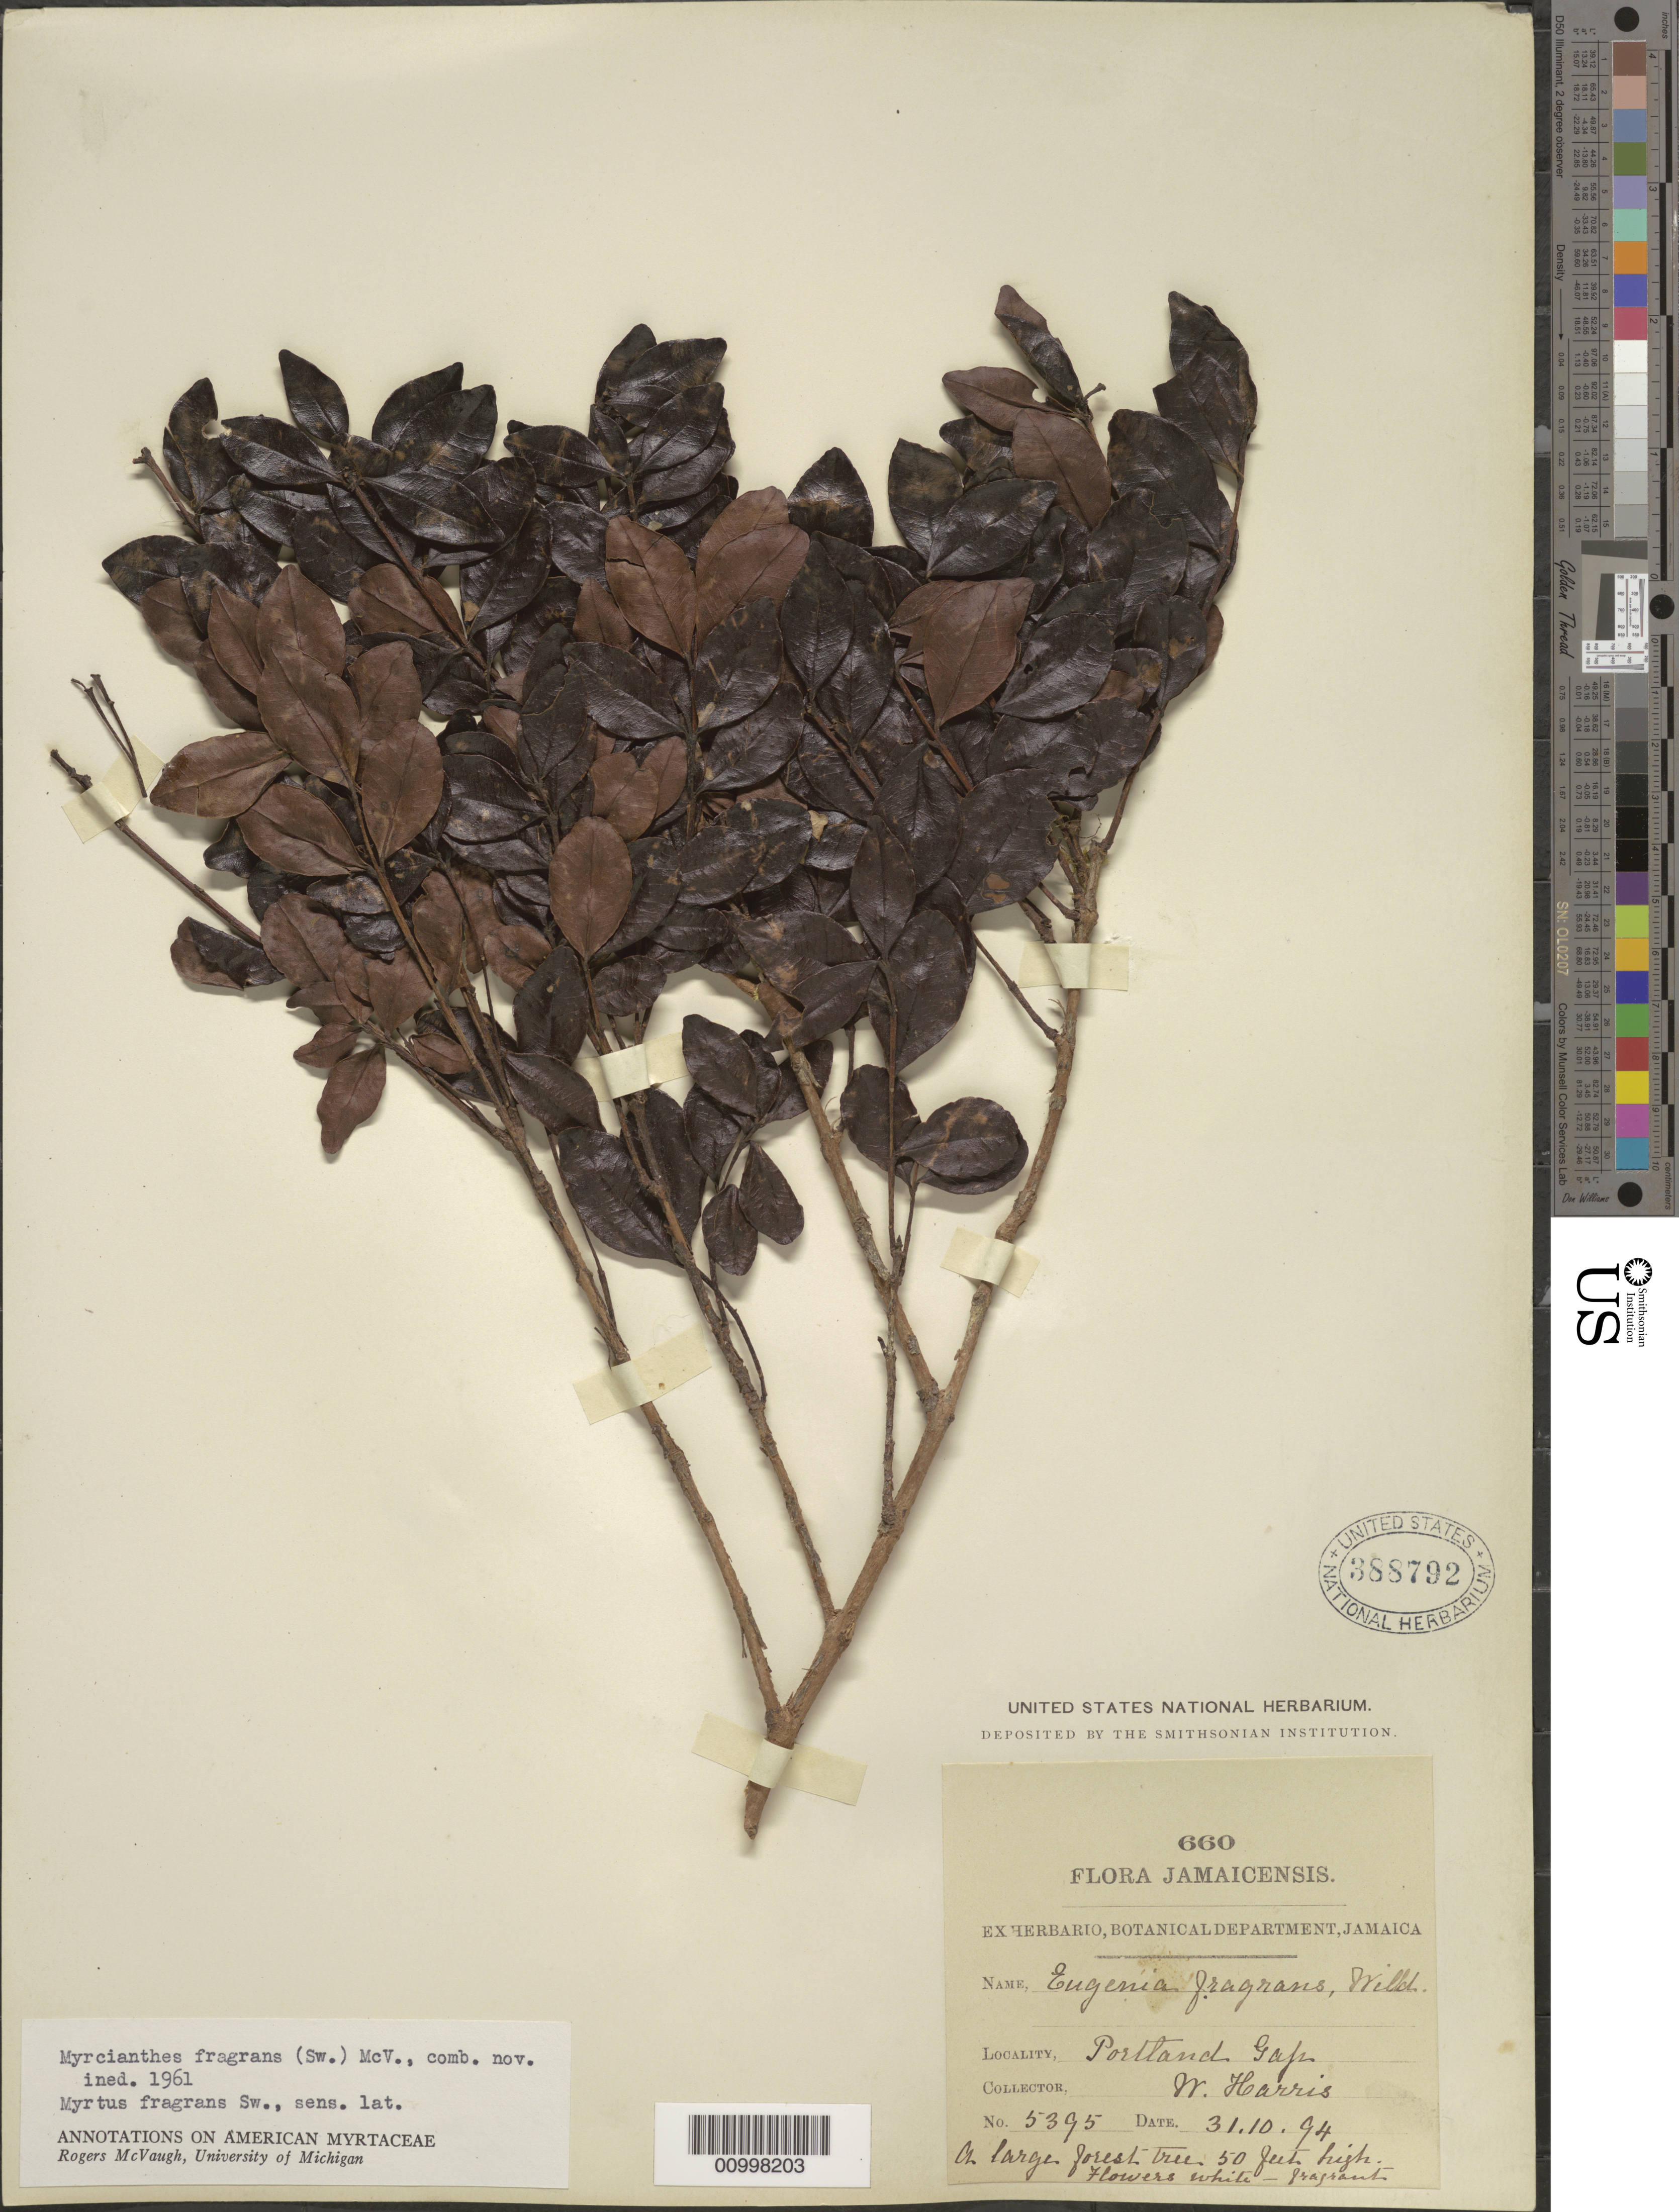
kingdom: Plantae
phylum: Tracheophyta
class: Magnoliopsida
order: Myrtales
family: Myrtaceae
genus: Myrcianthes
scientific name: Myrcianthes fragrans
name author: (Sw.) McVaugh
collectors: W. Harris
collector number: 5395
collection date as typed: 31 Oct 1894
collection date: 1894-10-31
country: Jamaica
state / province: Portland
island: Jamaica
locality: Portland Gap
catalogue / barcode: US 388792